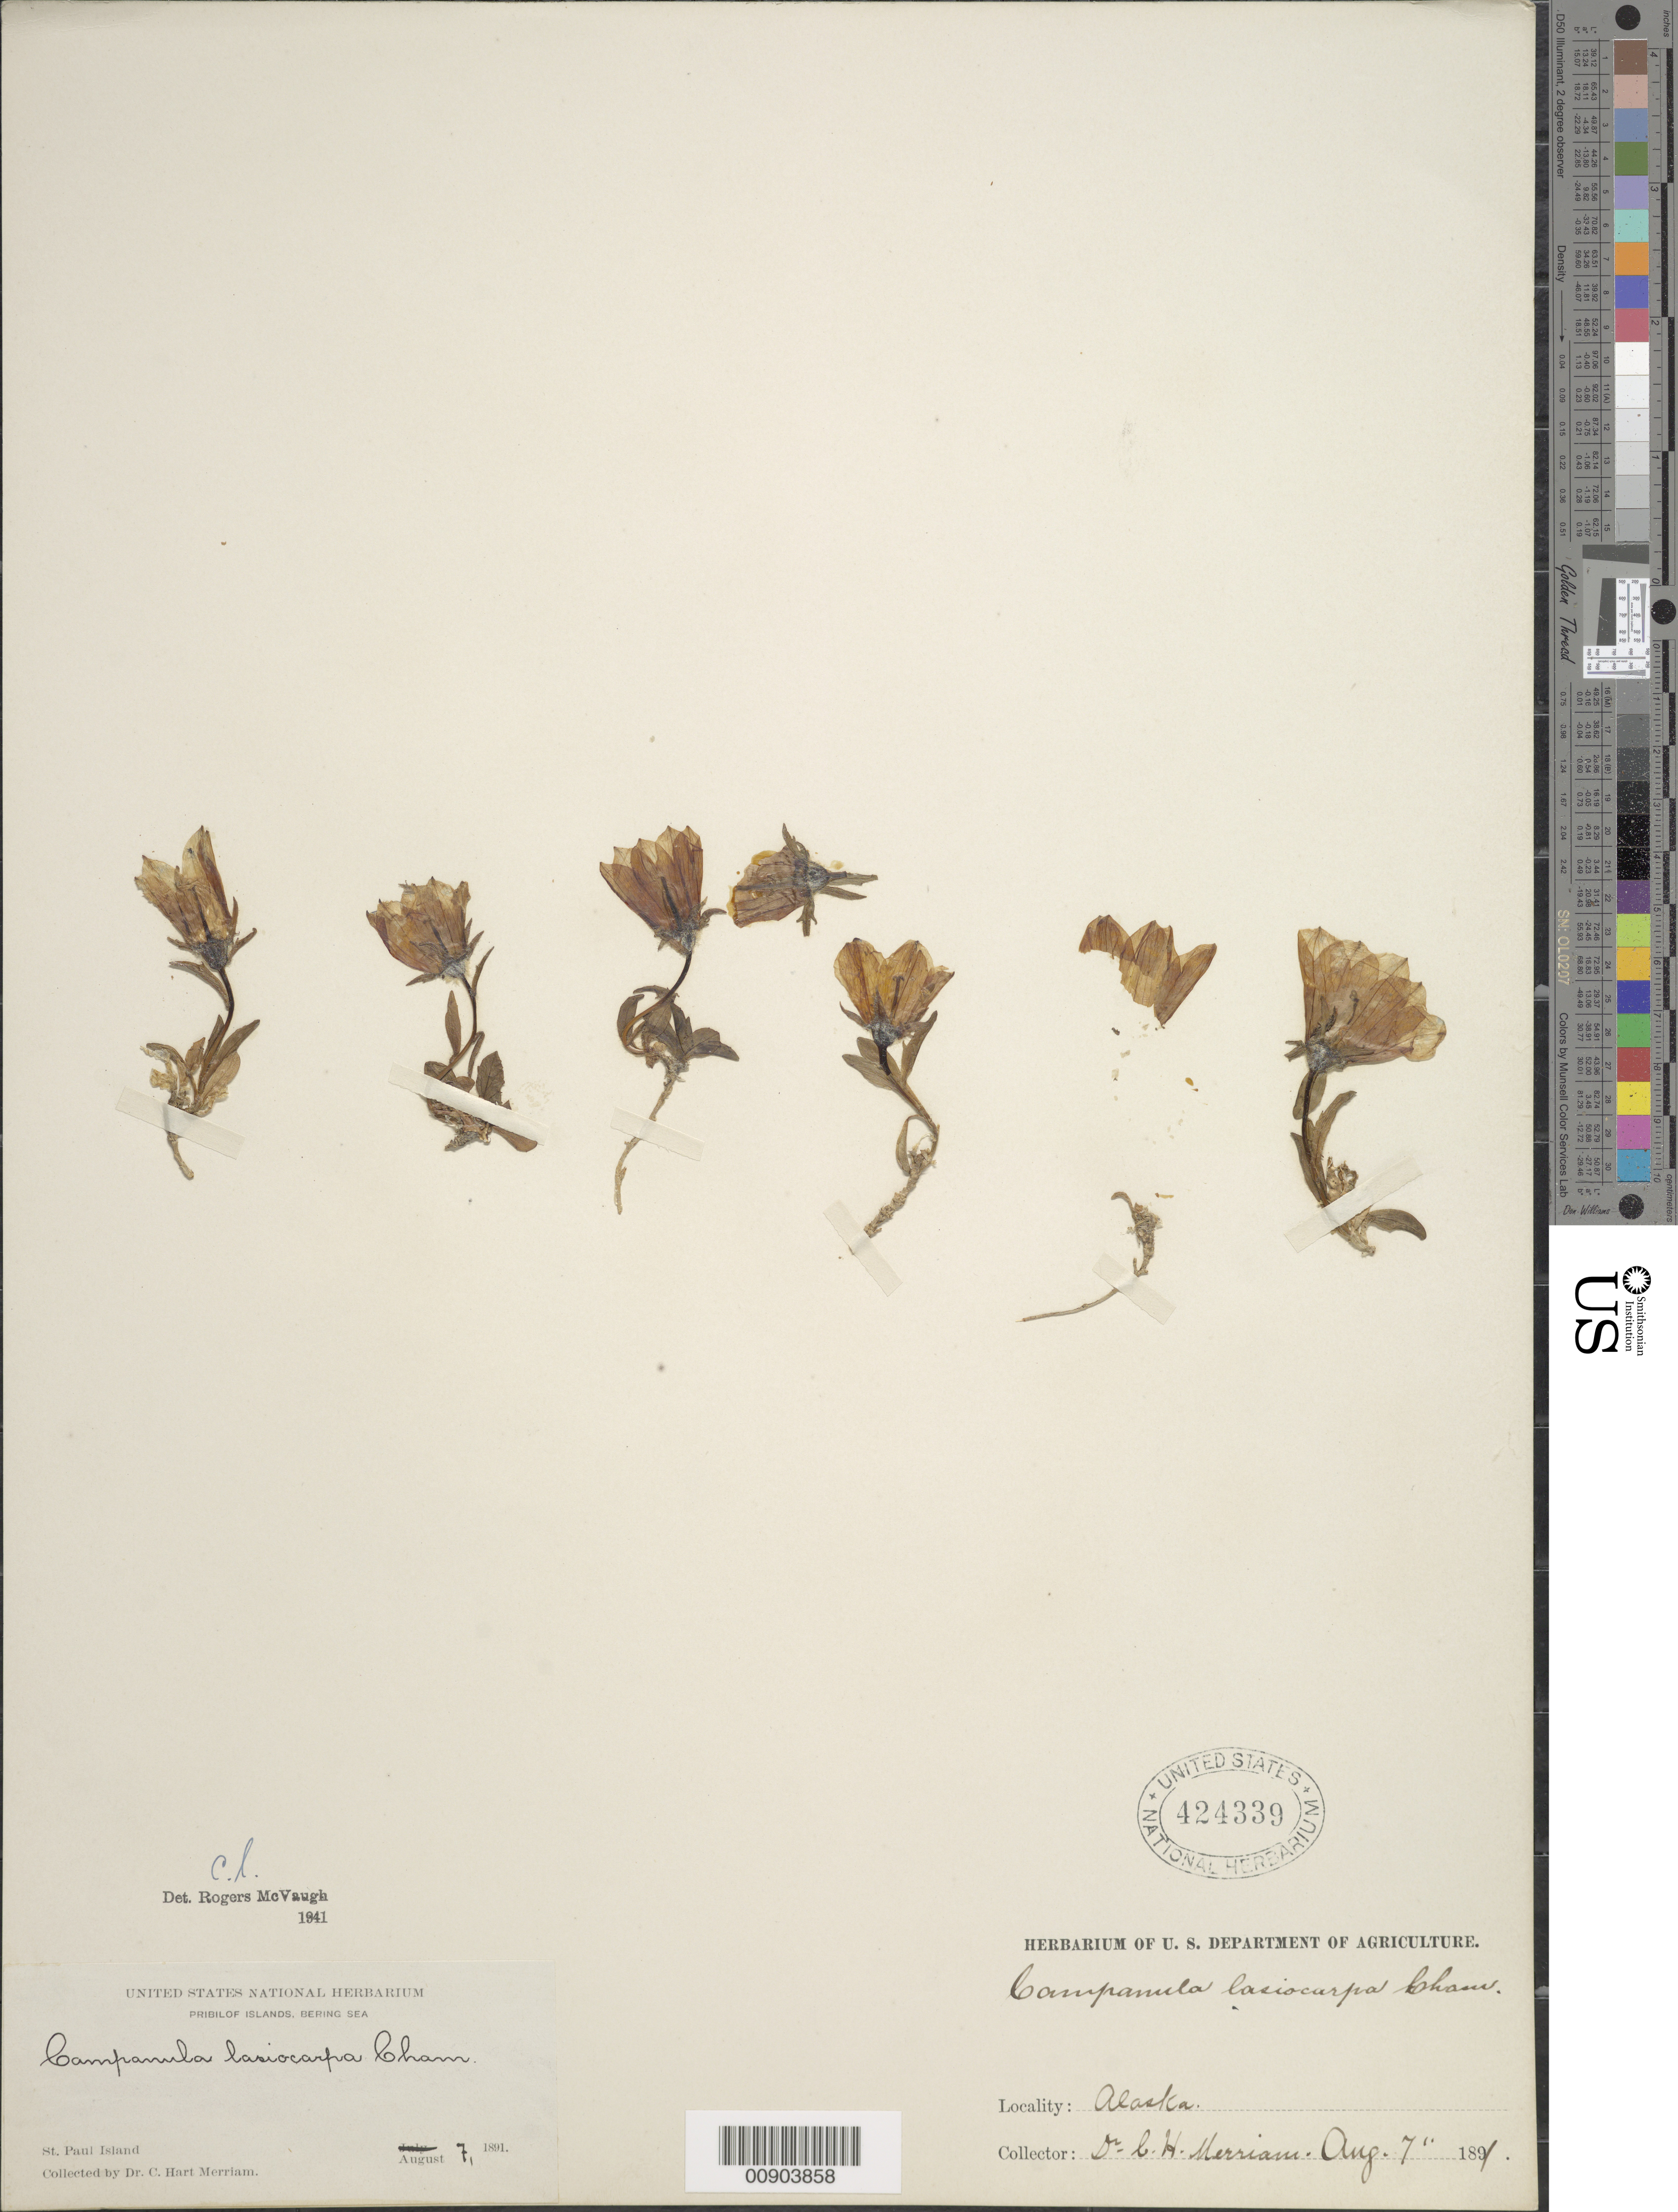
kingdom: Plantae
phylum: Tracheophyta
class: Magnoliopsida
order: Asterales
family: Campanulaceae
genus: Campanula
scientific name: Campanula lasiocarpa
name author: Cham.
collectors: C. Merriam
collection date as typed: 07 Aug 1891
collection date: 1891-08-07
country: United States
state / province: Alaska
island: St. Paul Island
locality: Bering Sea.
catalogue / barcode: US 424339